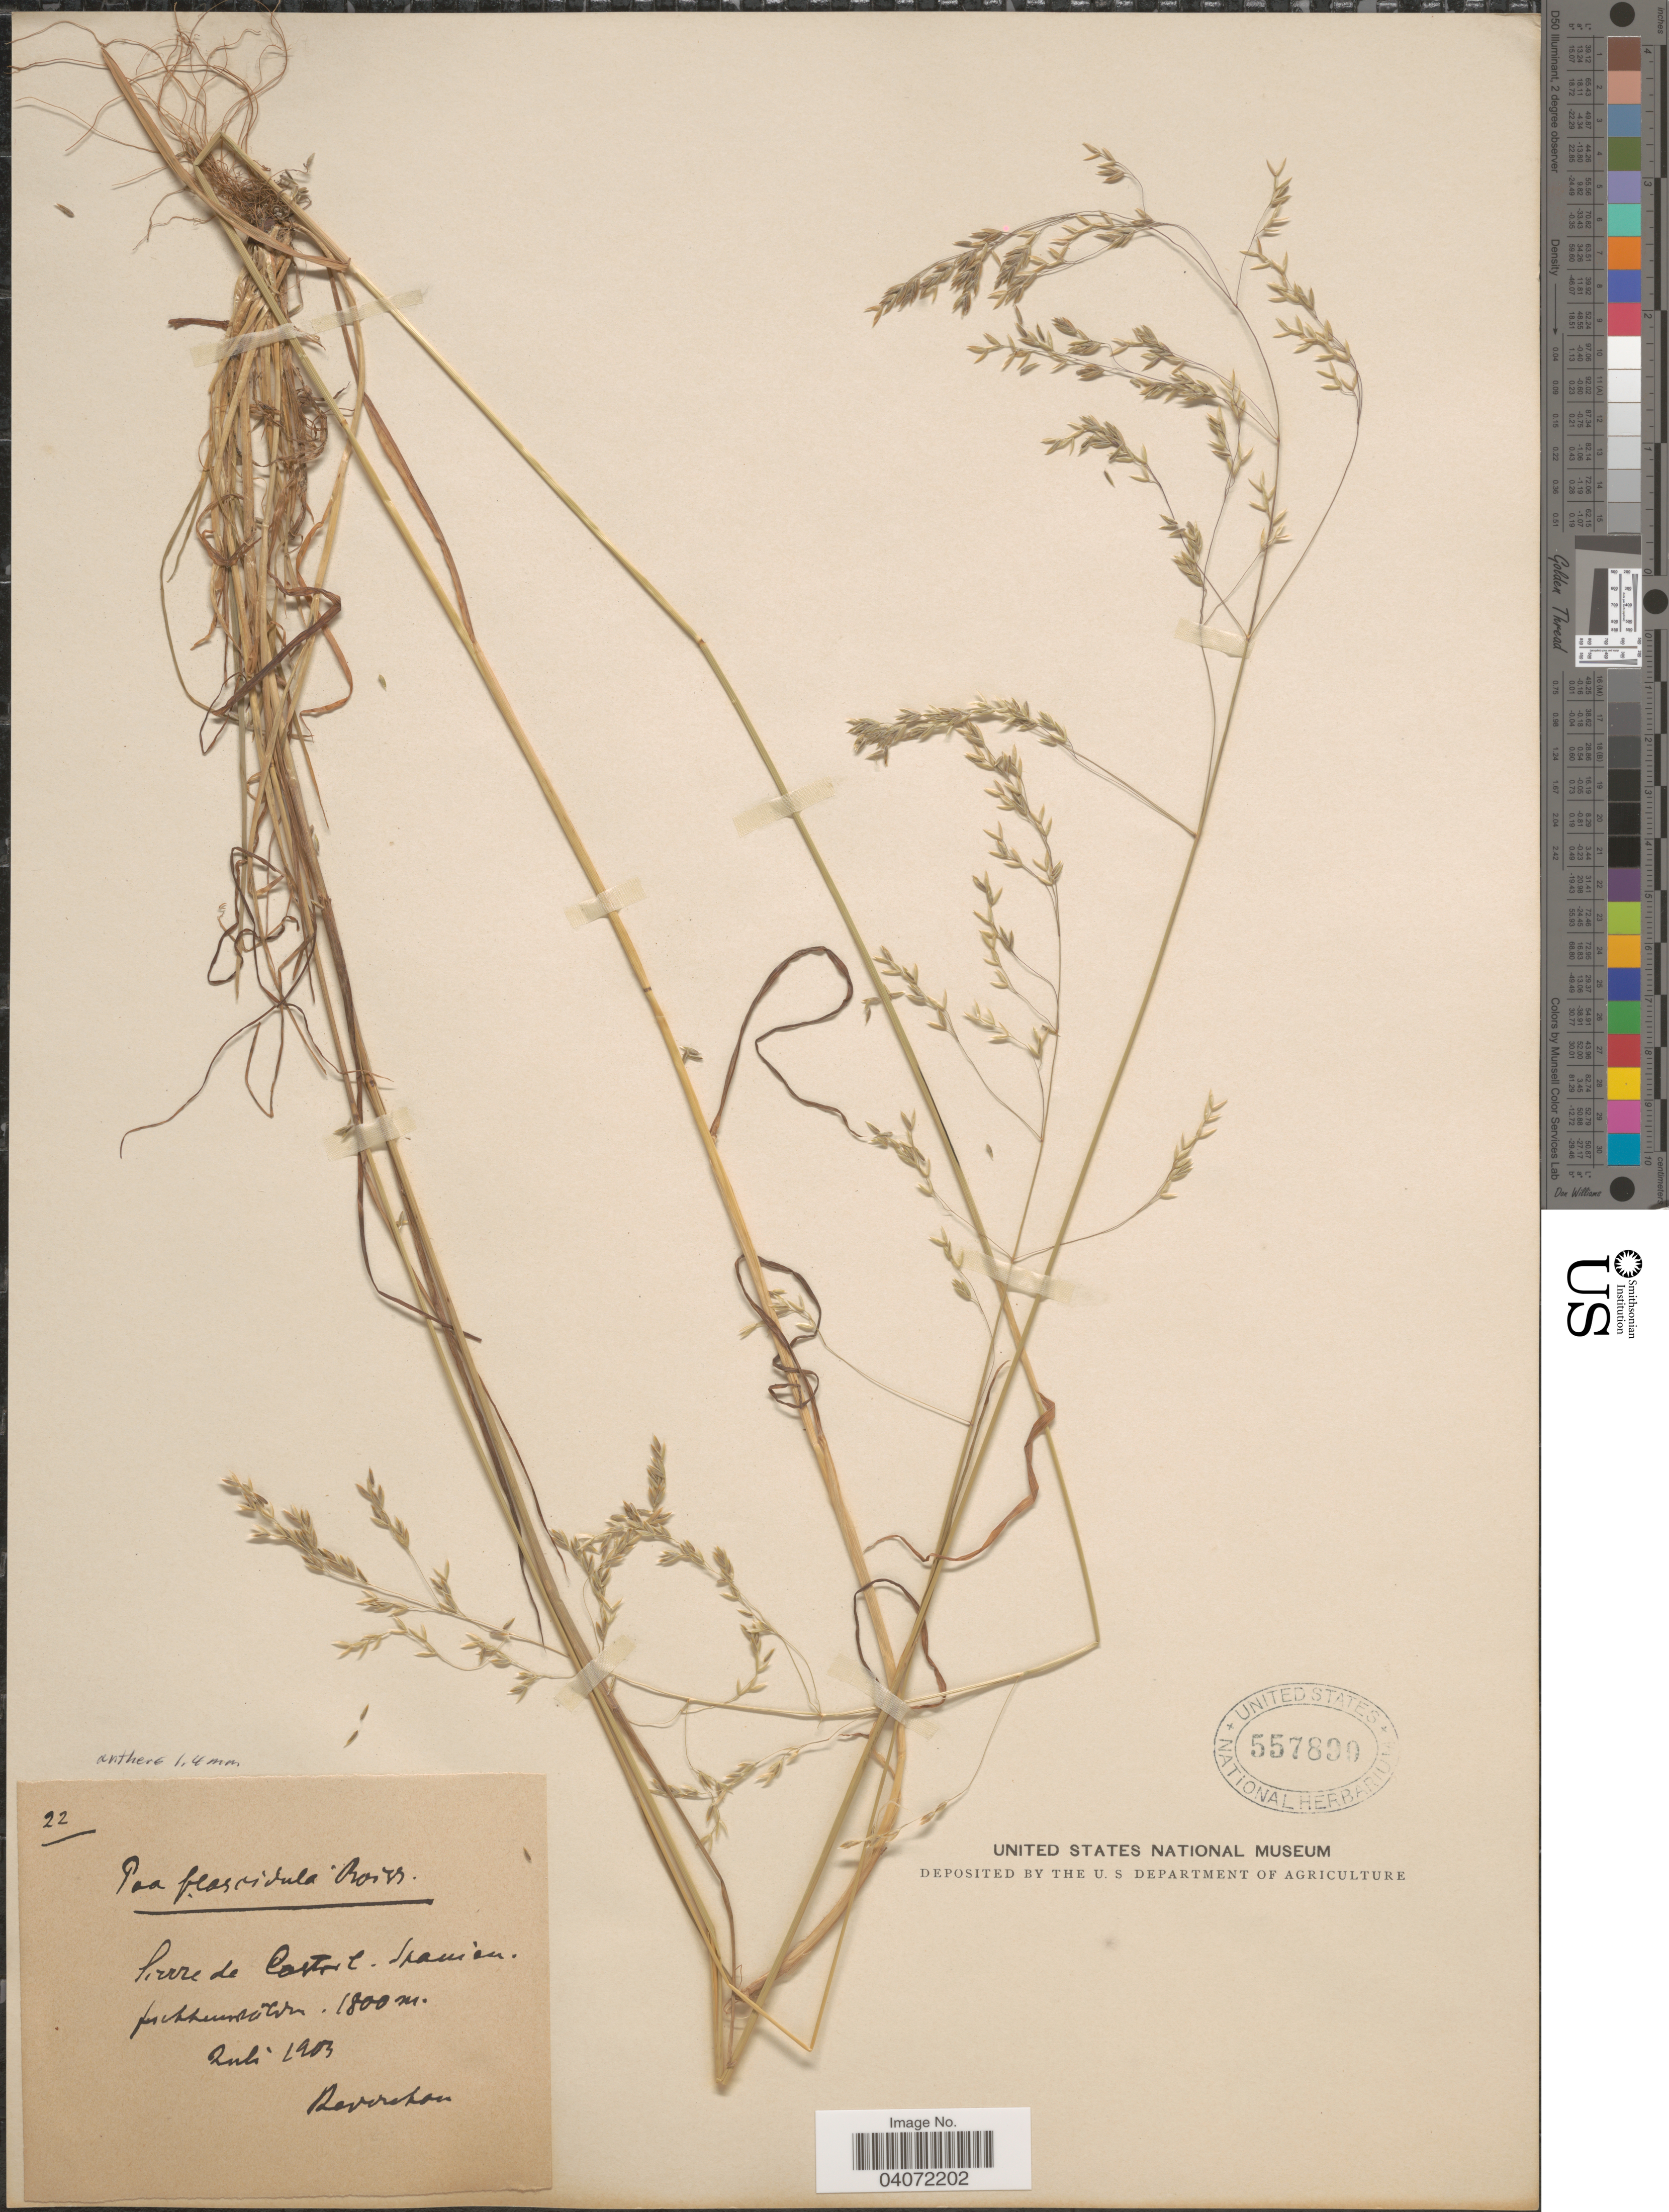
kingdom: Plantae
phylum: Tracheophyta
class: Liliopsida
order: Poales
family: Poaceae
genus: Poa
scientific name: Poa flaccidula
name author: Boiss. & Reut.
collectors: -. Reverchon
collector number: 22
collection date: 1903-07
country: Spain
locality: Sierra de Castril. Spanien. [illegible text]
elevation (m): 1800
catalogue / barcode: US 557899